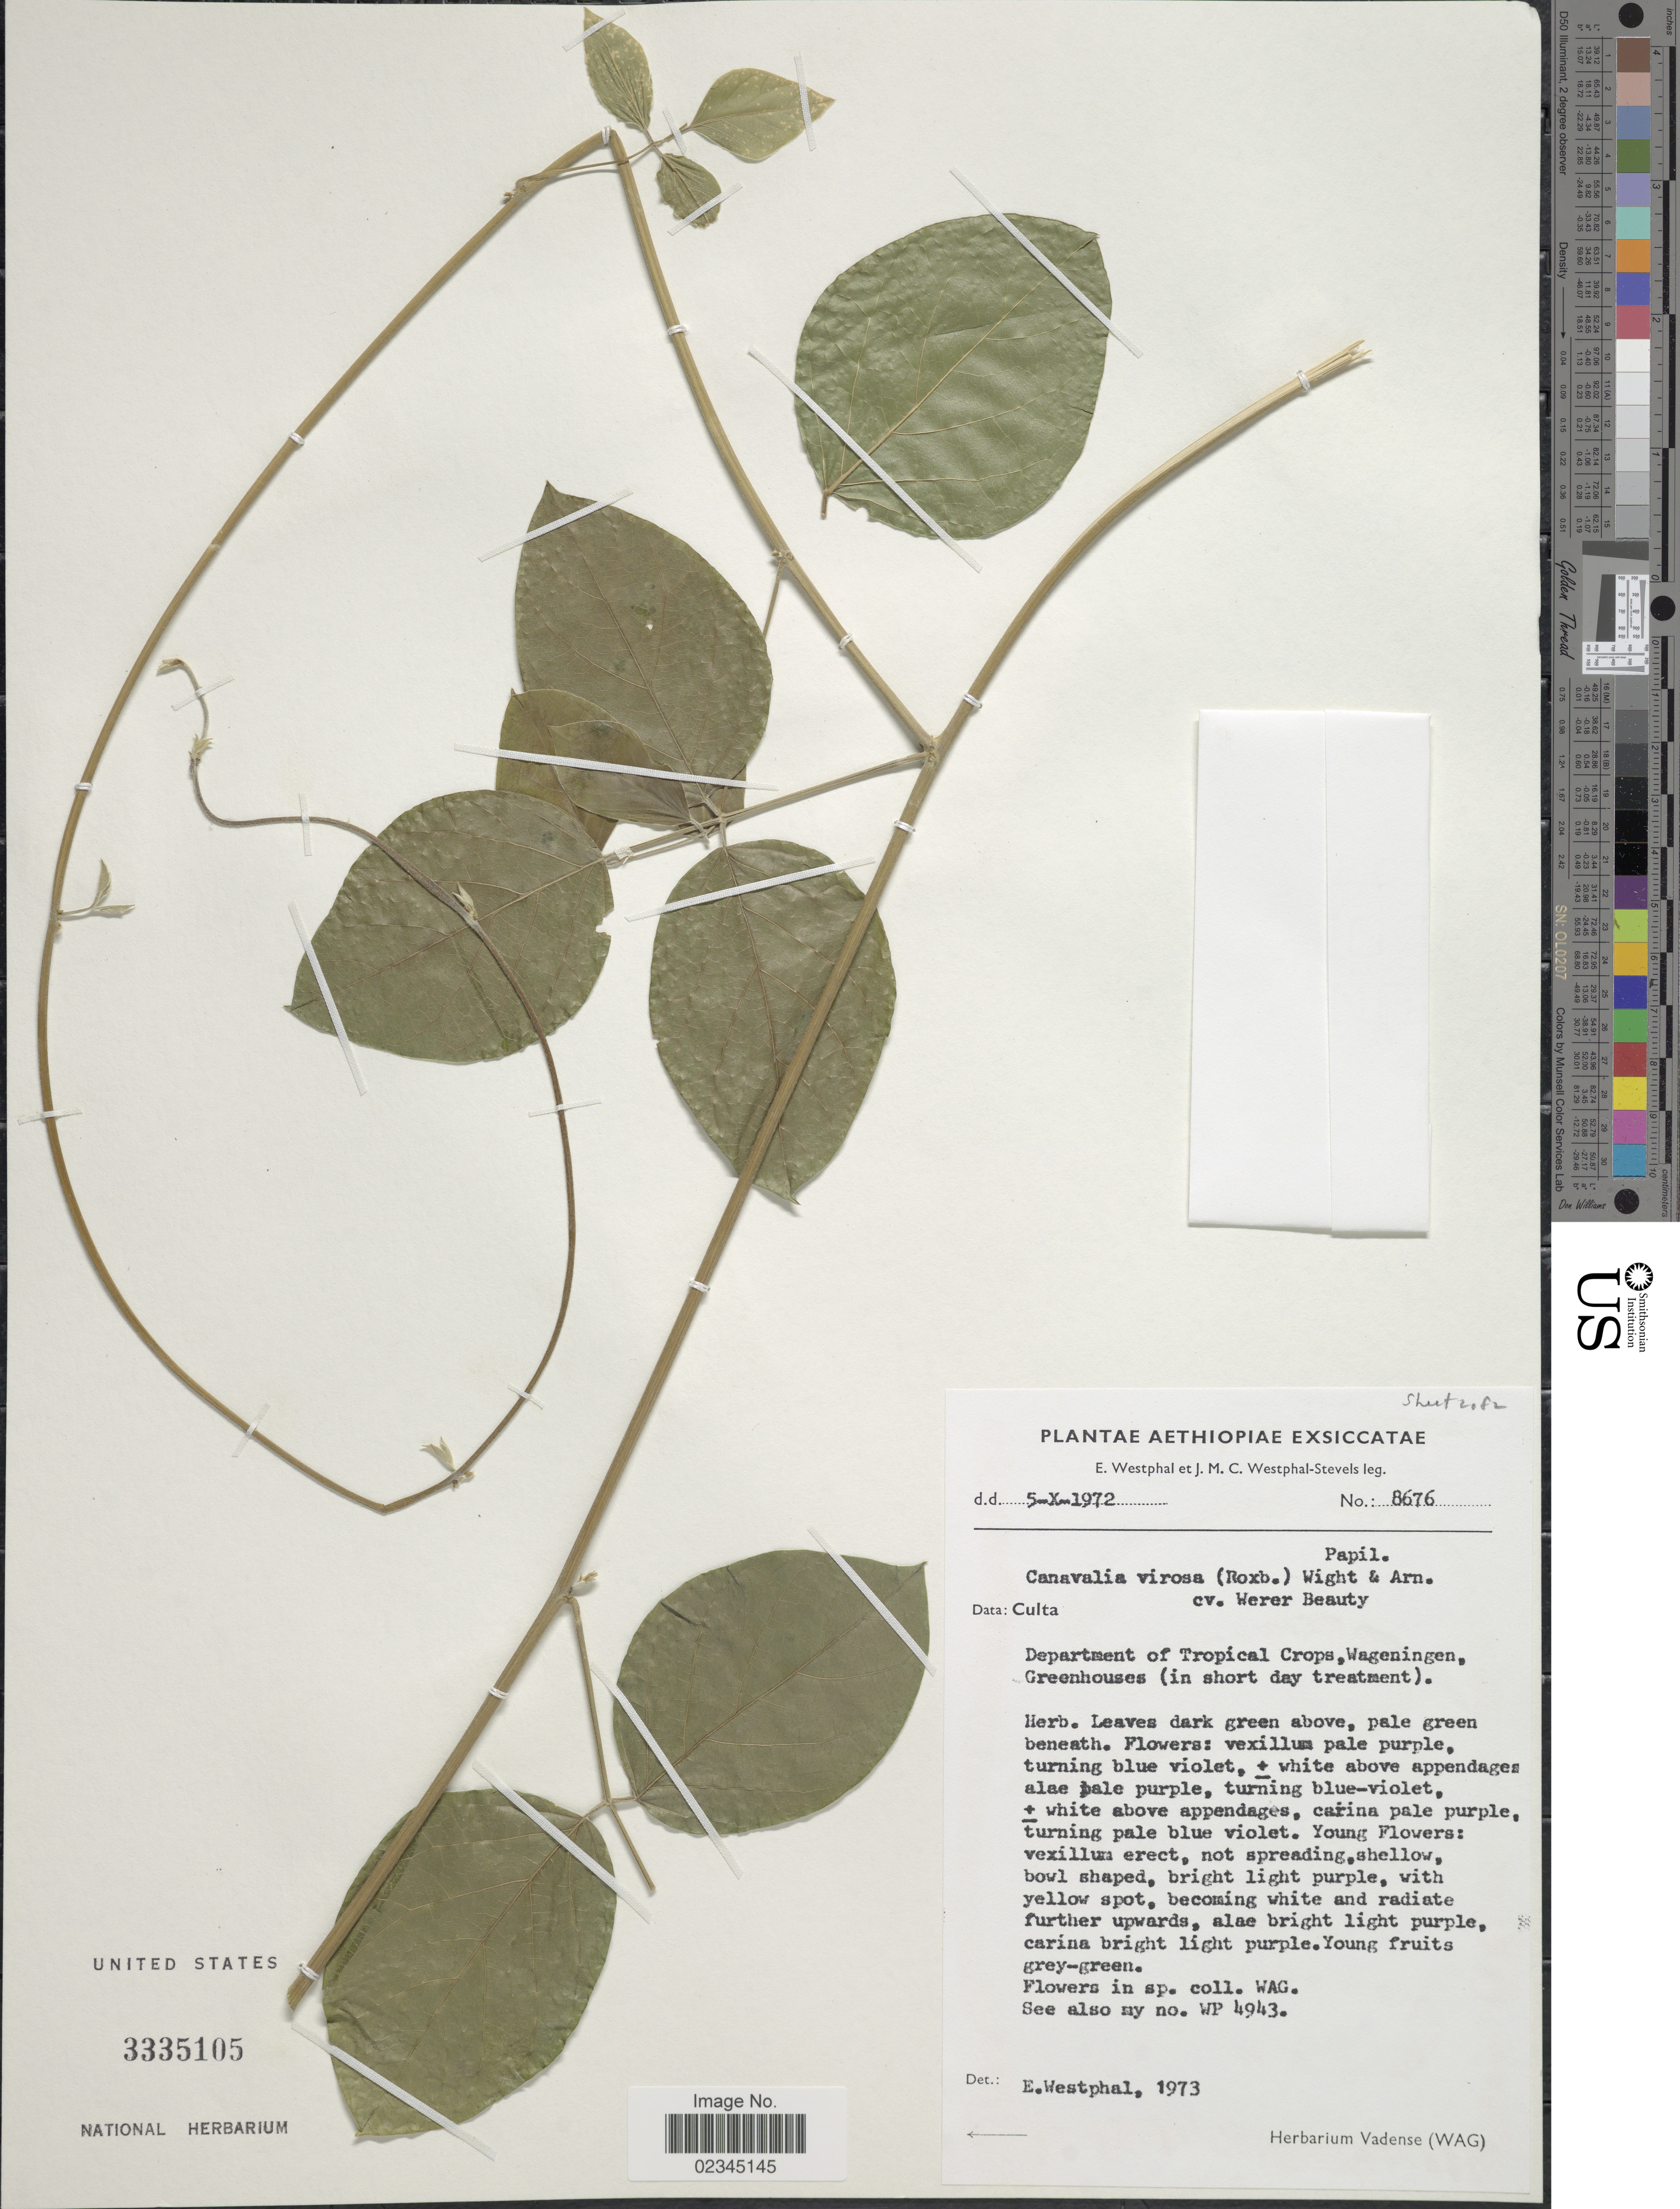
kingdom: Plantae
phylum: Tracheophyta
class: Magnoliopsida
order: Fabales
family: Fabaceae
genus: Canavalia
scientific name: Canavalia virosa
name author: (Roxb.) Wight & Arn.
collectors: E. Westphal & J. Westphal-Stevels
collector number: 876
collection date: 1972-10-05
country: Ethiopia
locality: Departmanet Of Tropical Crops, Wageningen, Greenhouses (in short day treatment).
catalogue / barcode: US 3335105